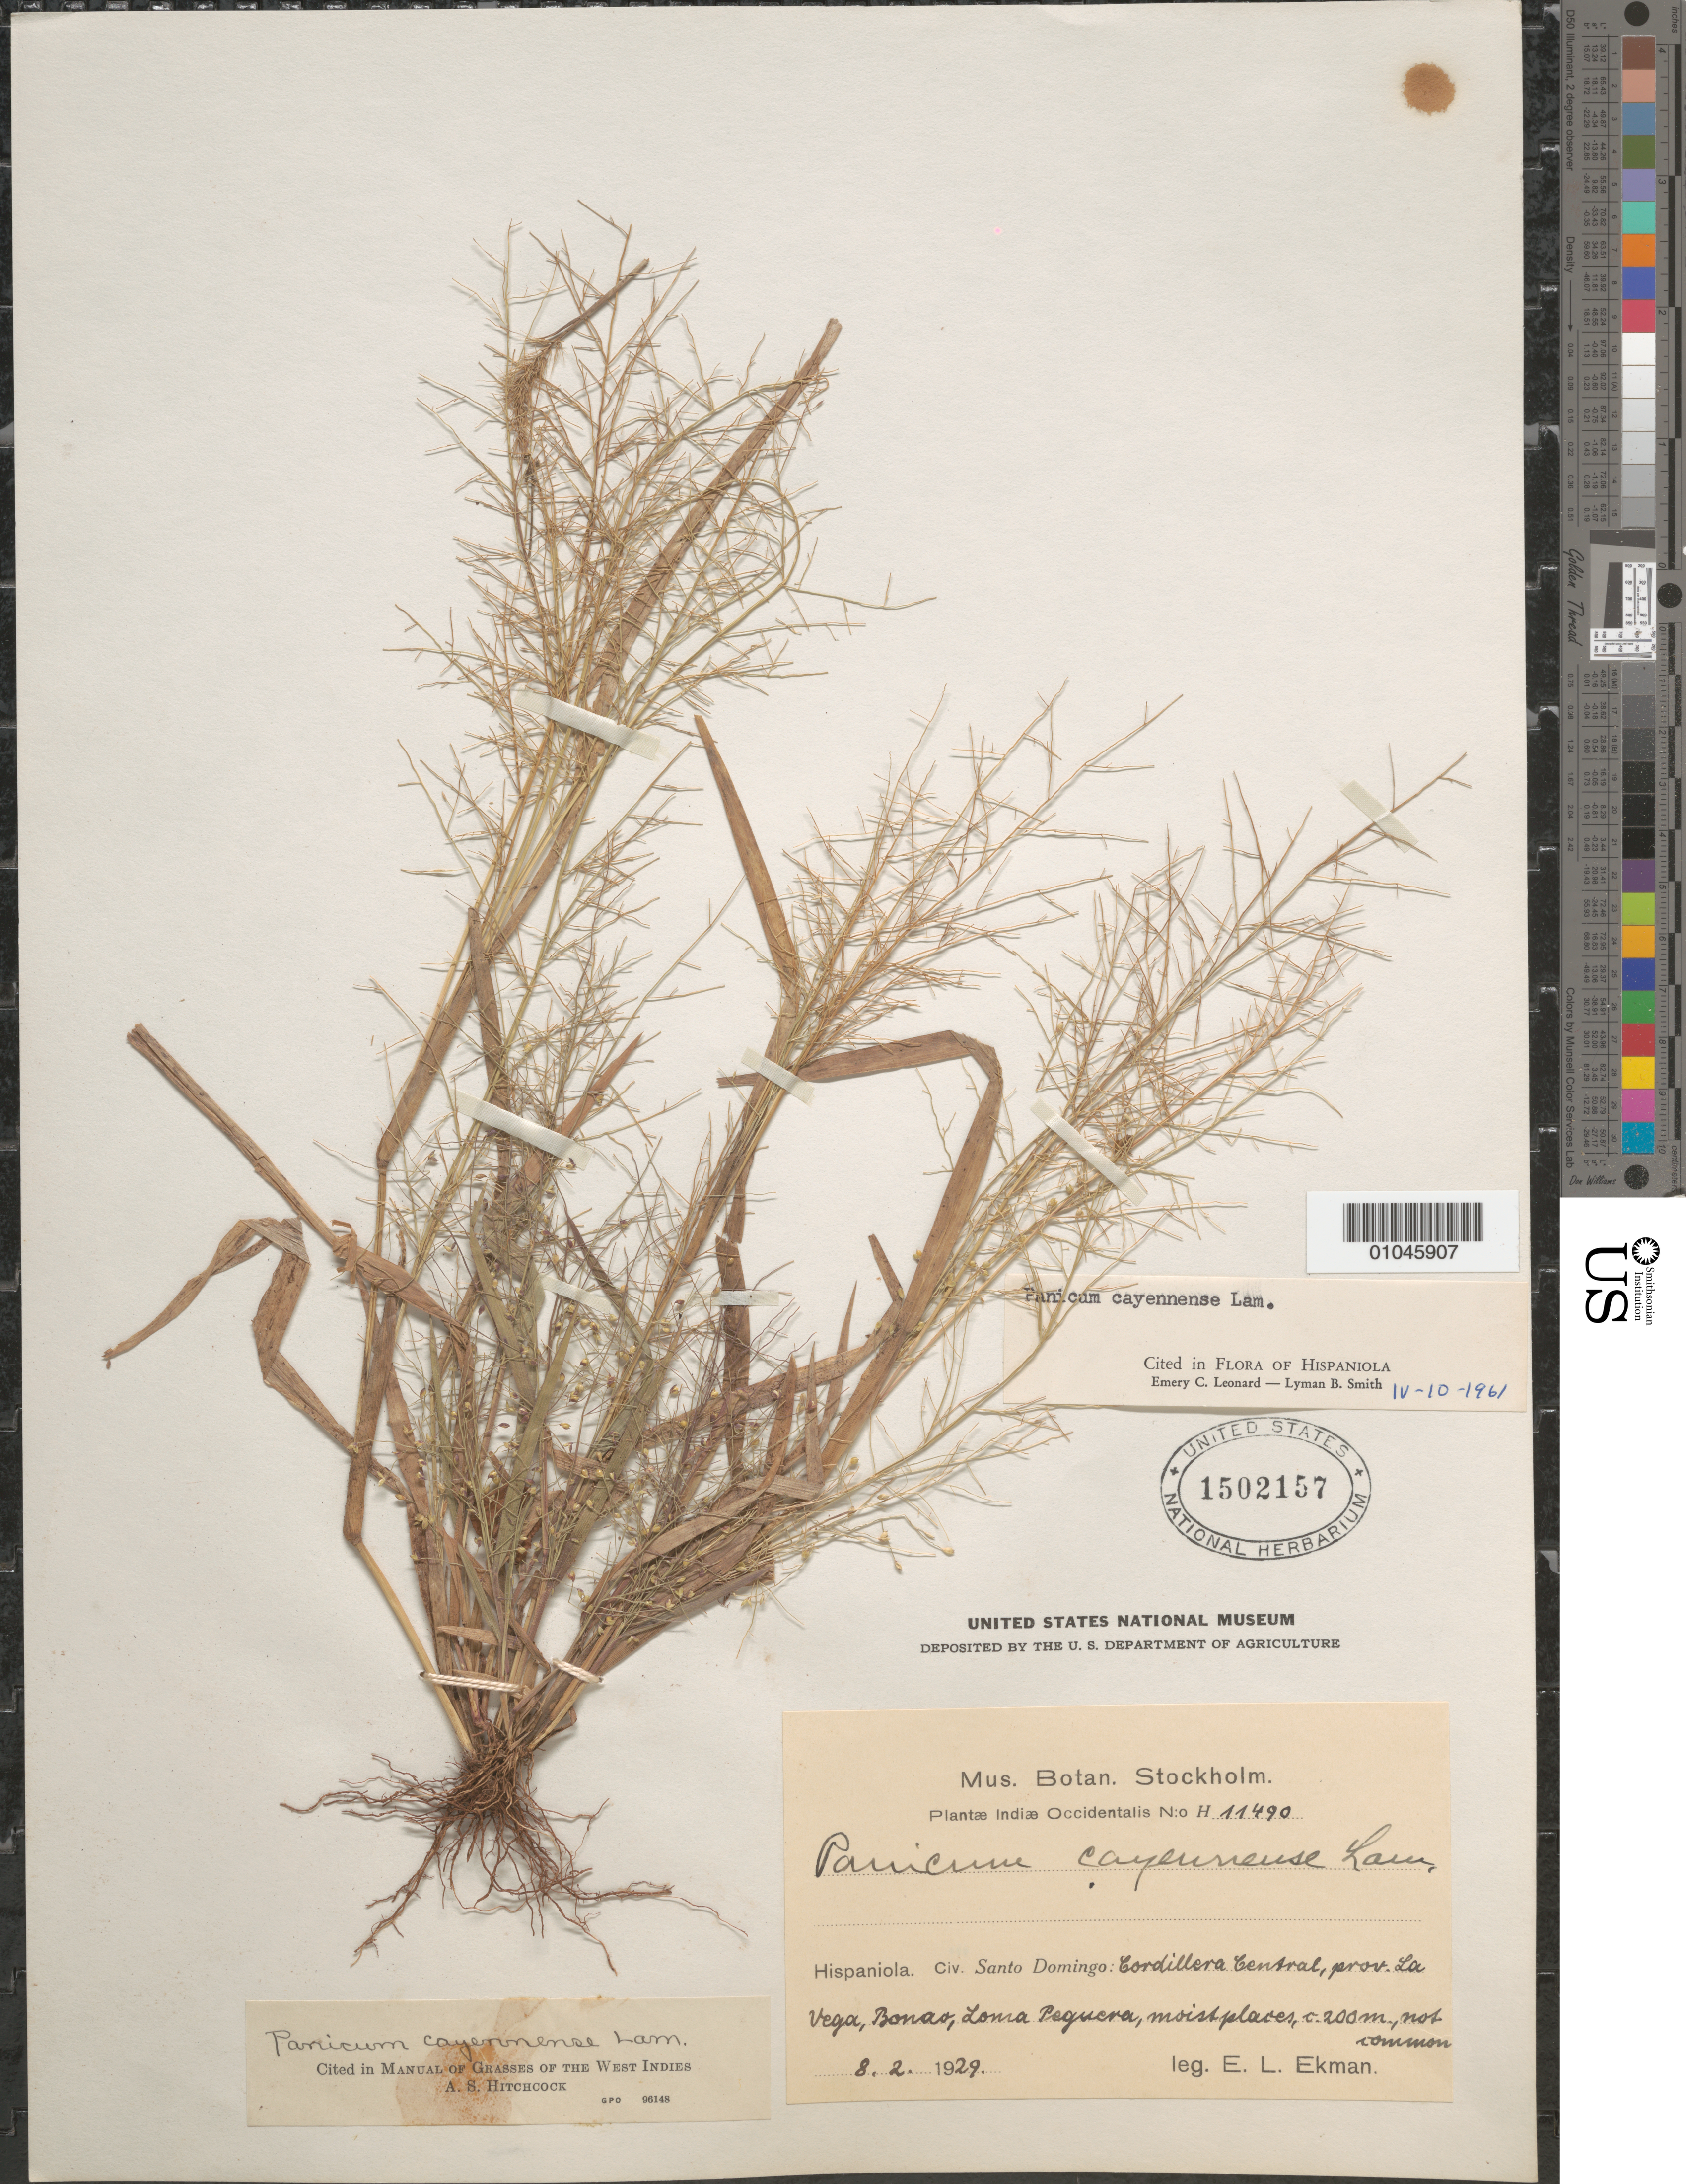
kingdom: Plantae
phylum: Tracheophyta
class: Liliopsida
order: Poales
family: Poaceae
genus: Panicum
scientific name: Panicum cayennense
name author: Lam.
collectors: E. L. Ekman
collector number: H 11490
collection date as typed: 08 Feb 1929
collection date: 1929-02-08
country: Dominican Republic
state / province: Distrito Nacional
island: Hispaniola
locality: Cordillera Central, Prov. La Vega, Bonao, Loma Pequera, Moist places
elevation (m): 200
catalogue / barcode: US 1502157